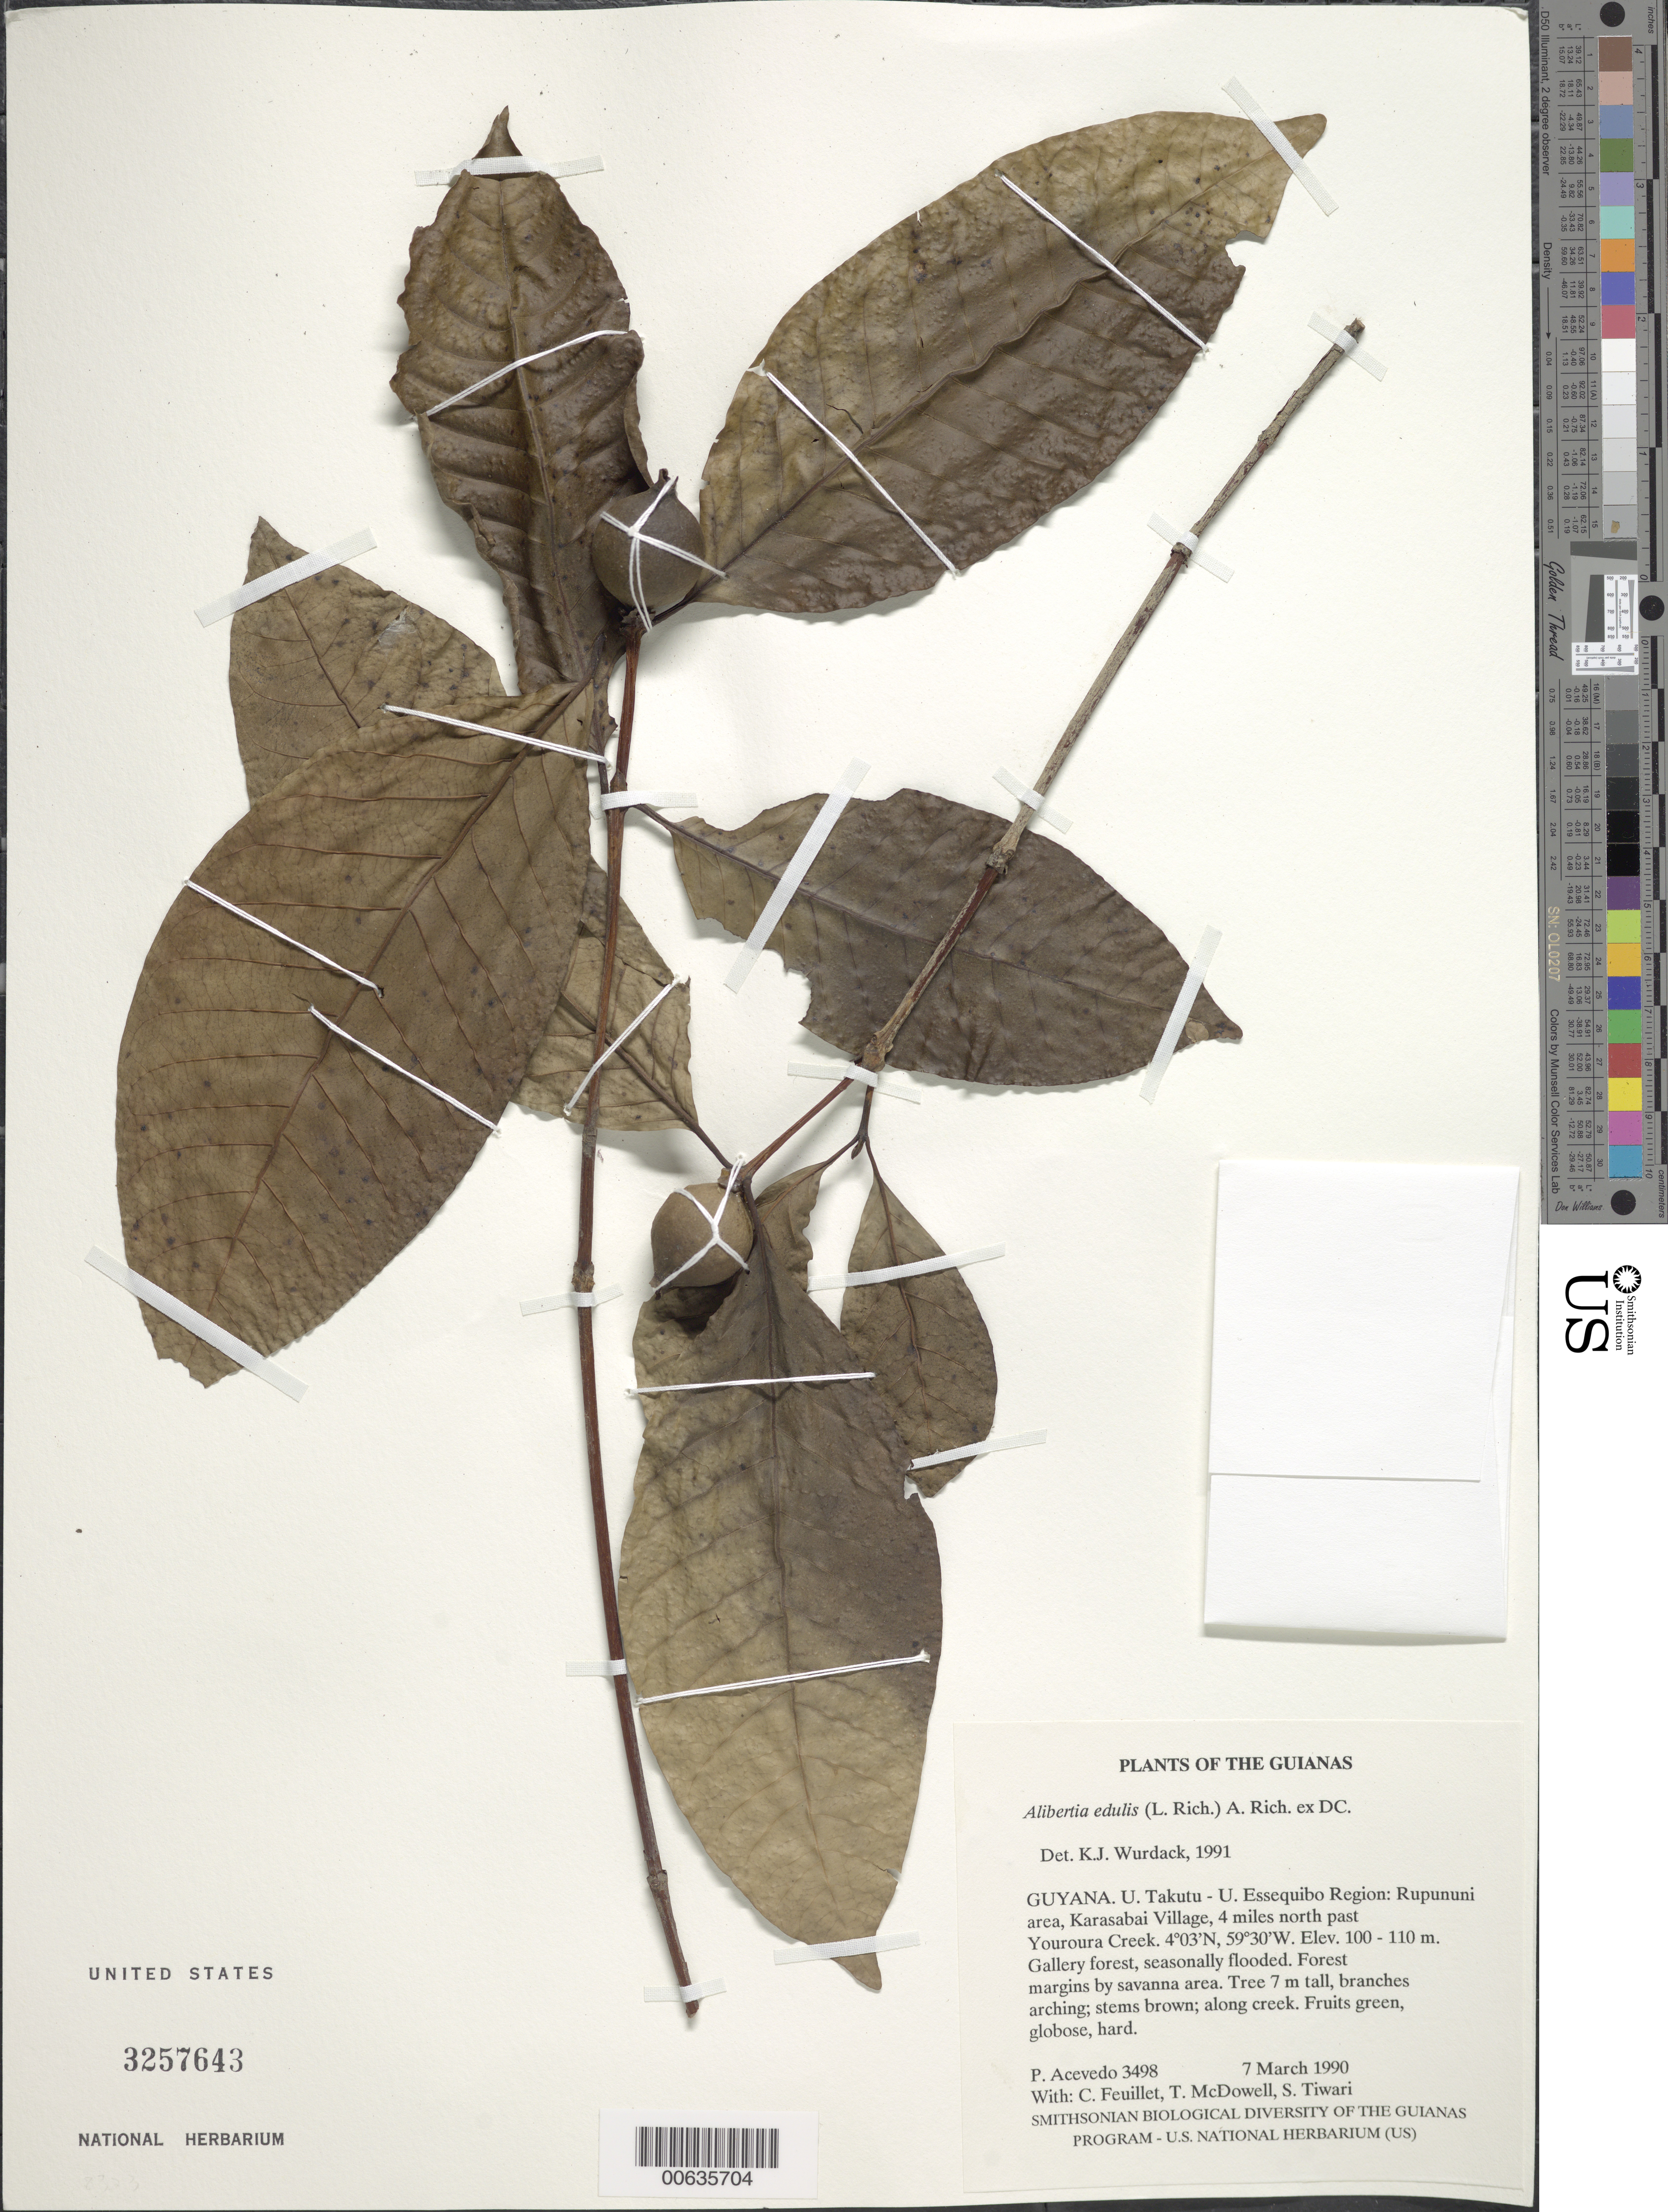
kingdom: Plantae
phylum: Tracheophyta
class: Magnoliopsida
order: Gentianales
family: Rubiaceae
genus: Alibertia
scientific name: Alibertia edulis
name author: (Rich.) A. Rich. ex DC.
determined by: Wurdack, Kenneth J., (US), Smithsonian Institution - National Museum of Natural History (UNITED STATES)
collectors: P. Acevedo-Rodr., C. Feuillet, T. McDowell & S. Tiwari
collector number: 3498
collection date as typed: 07 Mar 1990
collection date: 1990-03-07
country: Guyana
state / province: U. Takutu-U. Essequibo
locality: Rupununi area, Karasabai Village, 4 miles north past Youroura Creek.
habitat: Gallery forest, seasonally flooded. Forest margins by savanna area.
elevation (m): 100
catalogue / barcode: US 3257643